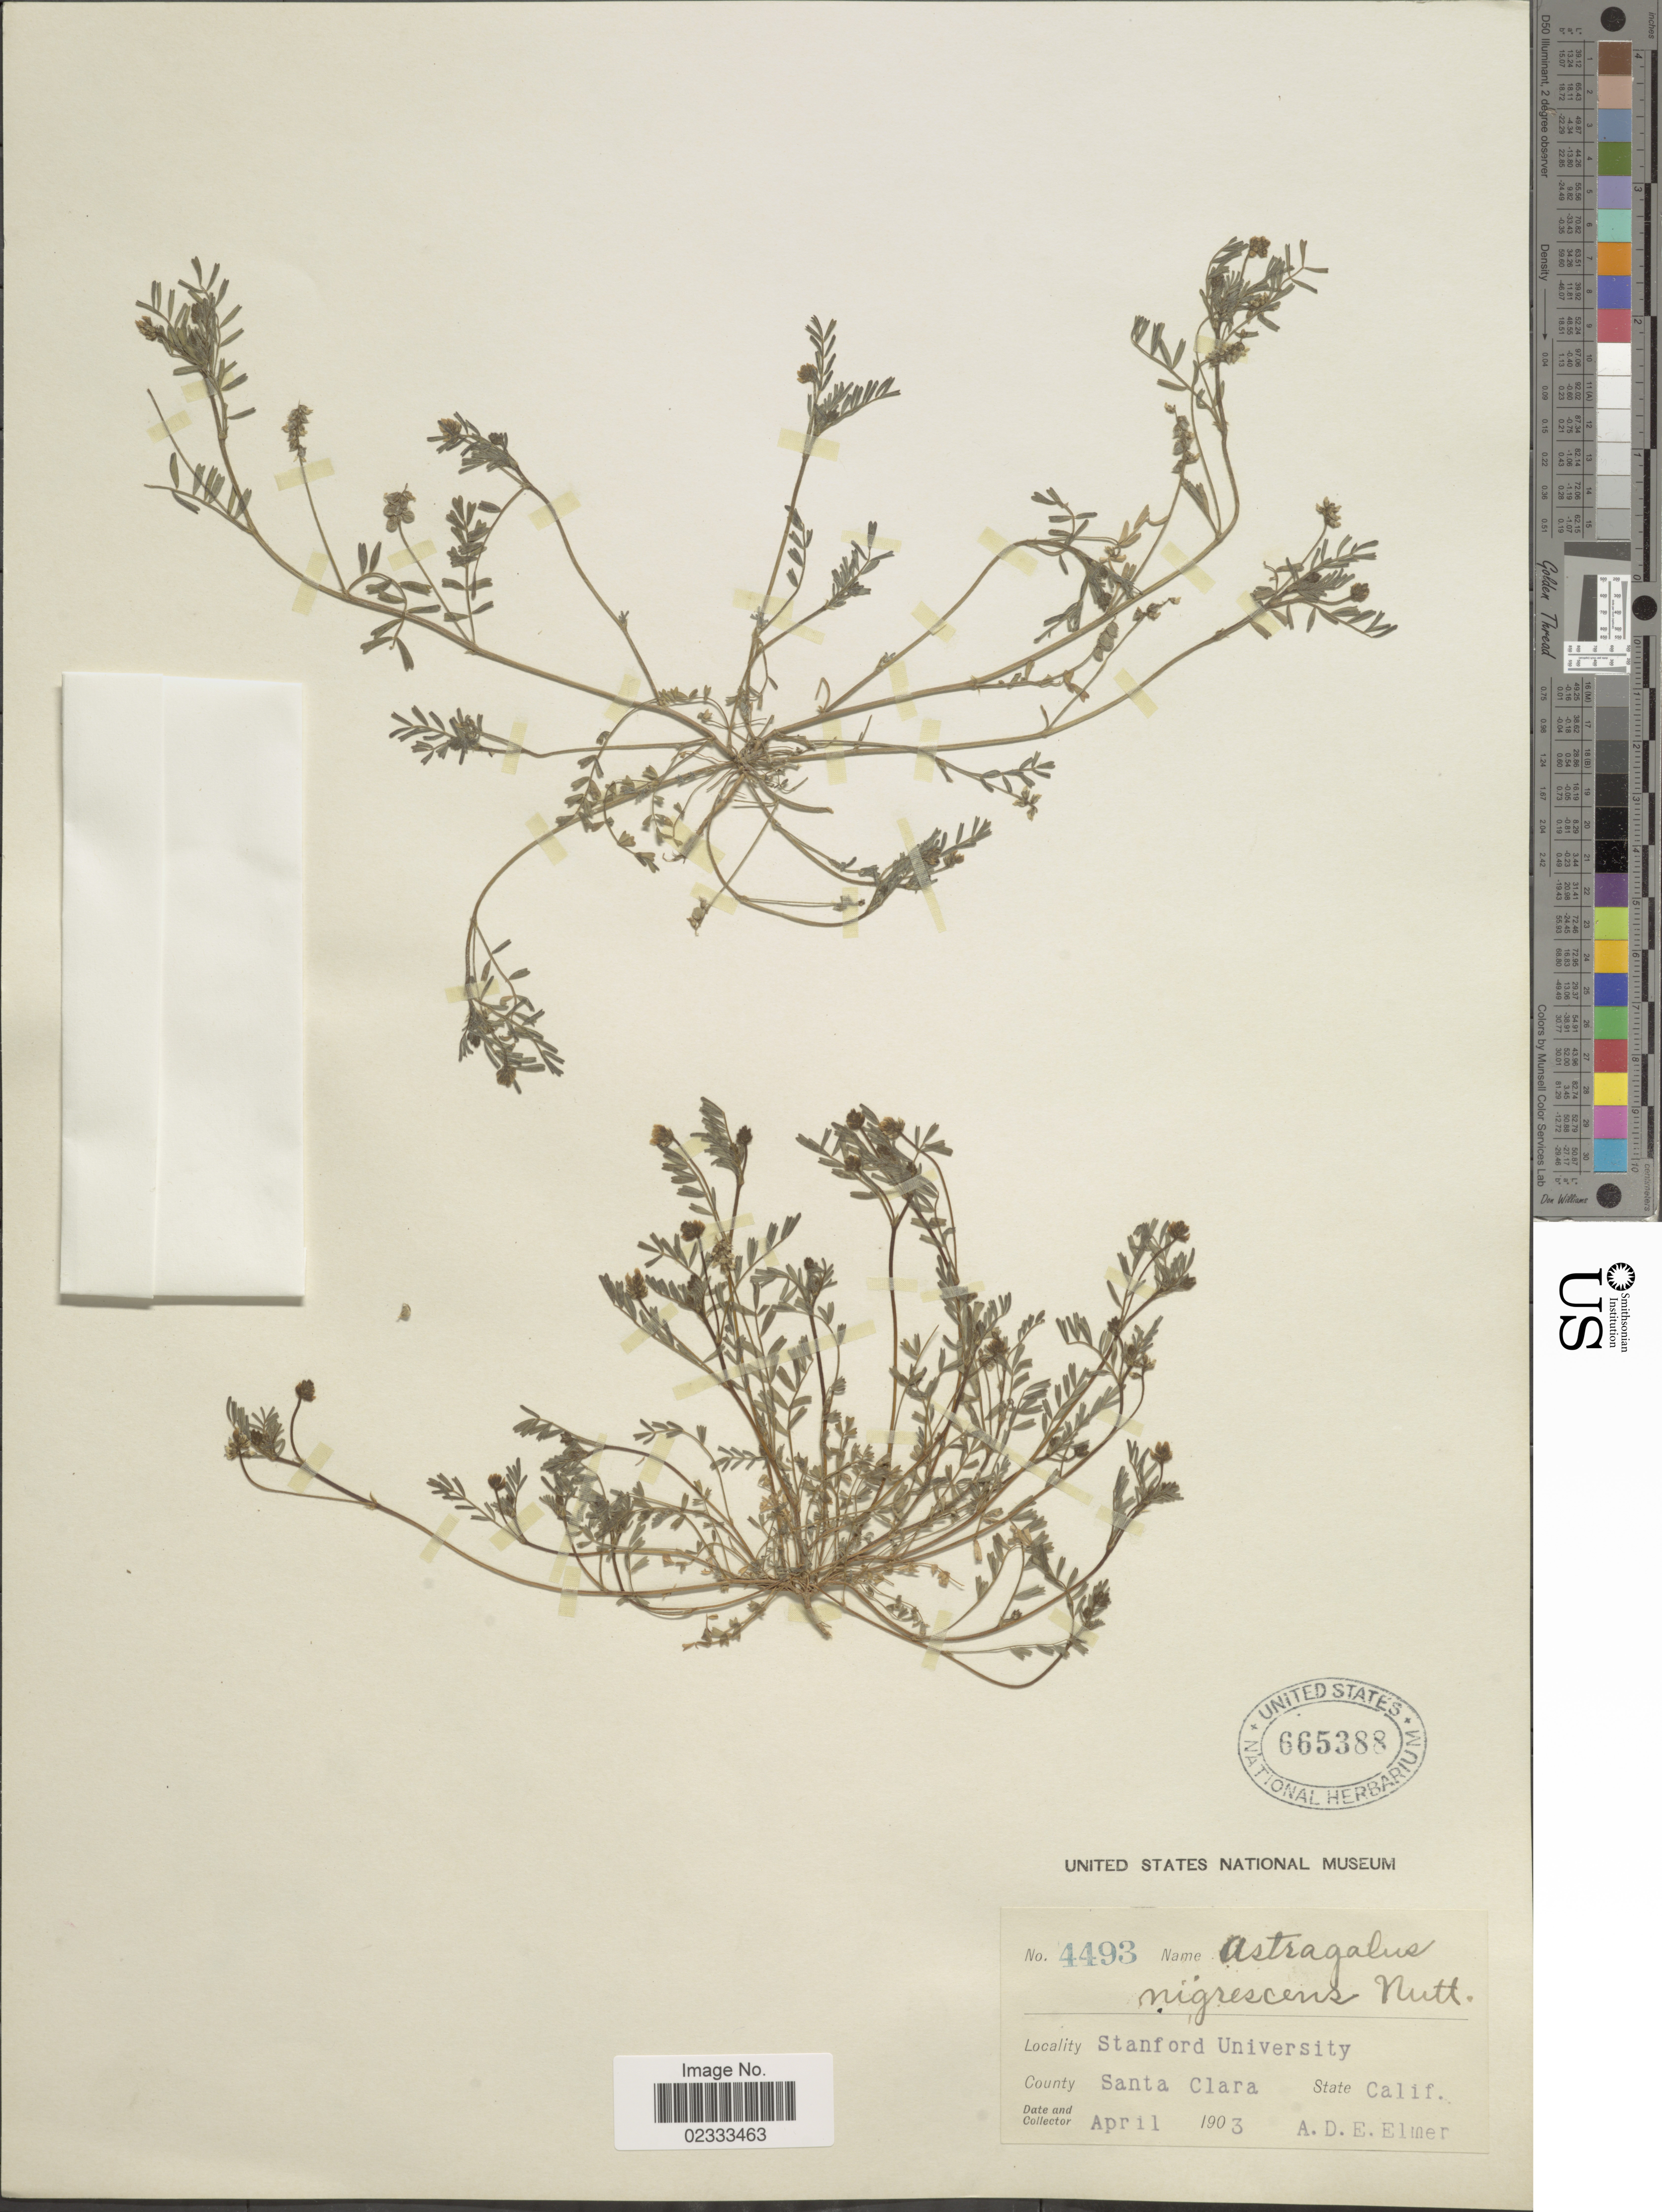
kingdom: Plantae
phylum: Tracheophyta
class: Magnoliopsida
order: Fabales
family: Fabaceae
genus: Astragalus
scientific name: Astragalus nigrescens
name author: Pall.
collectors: A. D. E. Elmer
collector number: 4493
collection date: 1903-04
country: United States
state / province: California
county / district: Santa Clara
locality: Stanford University, Santa Clara County.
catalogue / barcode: US 665388